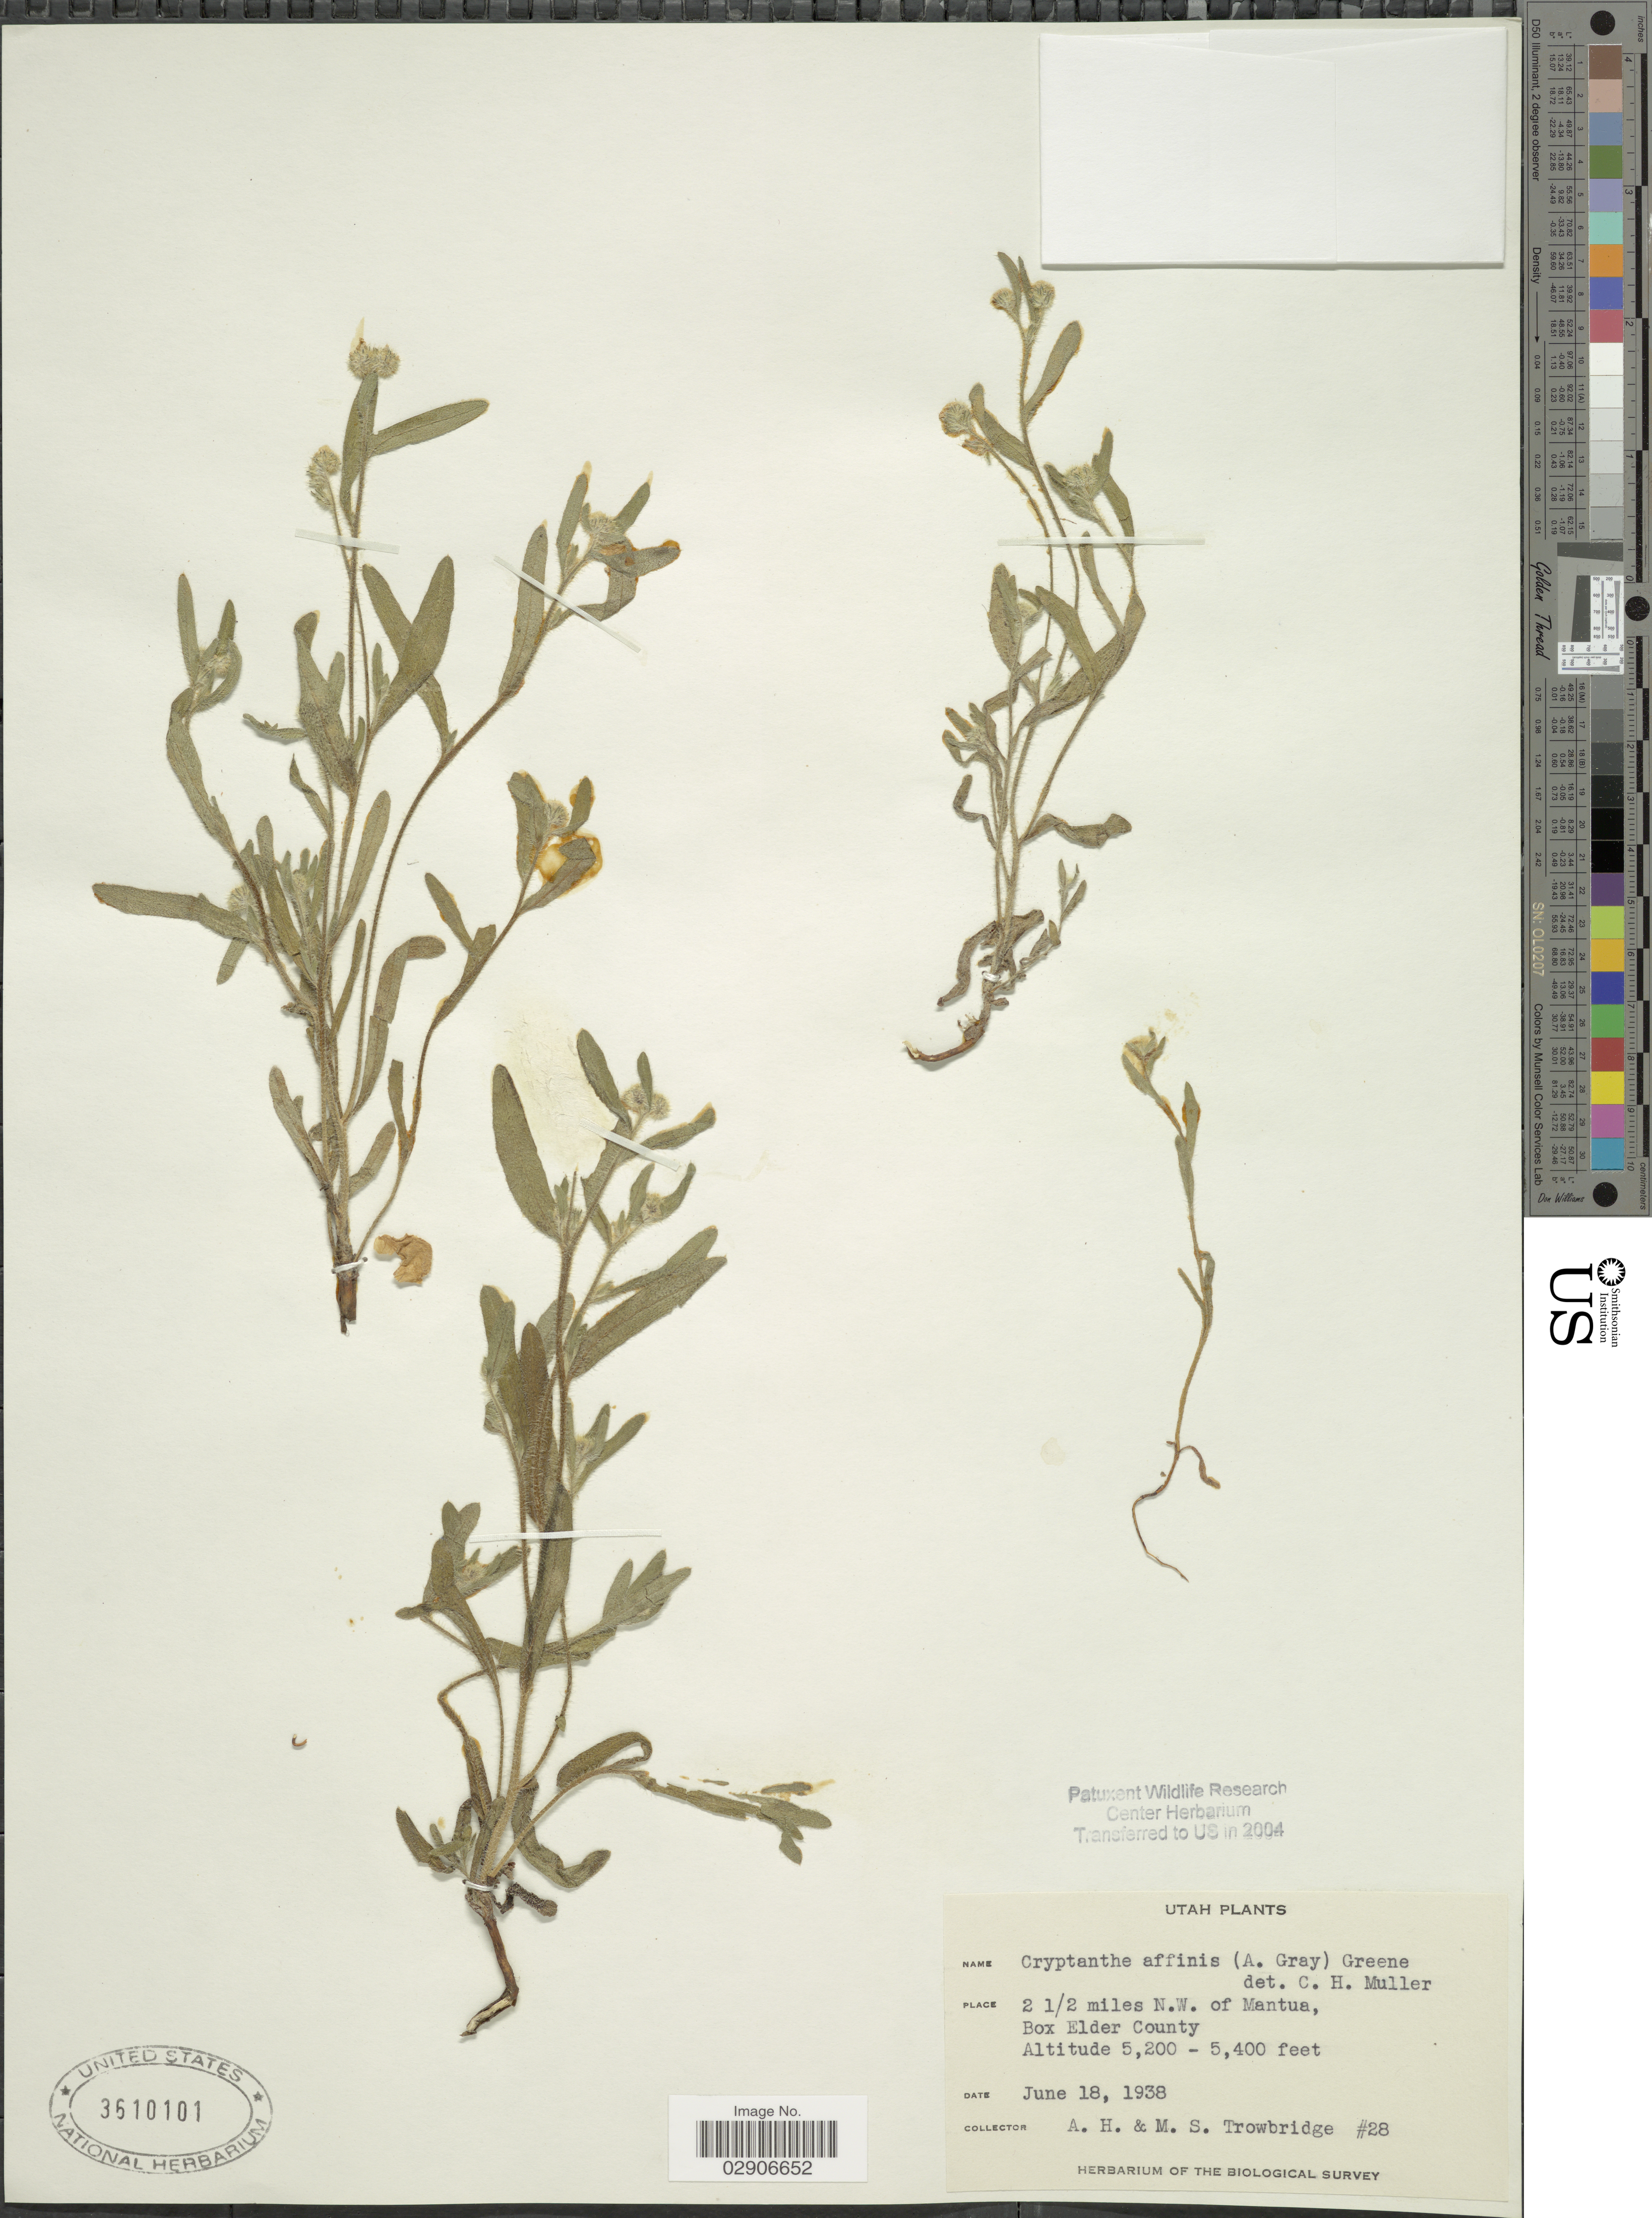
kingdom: Plantae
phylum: Tracheophyta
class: Magnoliopsida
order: Boraginales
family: Boraginaceae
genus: Cryptantha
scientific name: Cryptantha affinis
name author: (A. Gray) Greene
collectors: A. H. Trowbridge & M. Trowbridge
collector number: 28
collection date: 1938-06-18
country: United States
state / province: Utah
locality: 2 1/2 miles N.W. of Mantua, Box Elder County. Utah.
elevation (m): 1585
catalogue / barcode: US 3510101